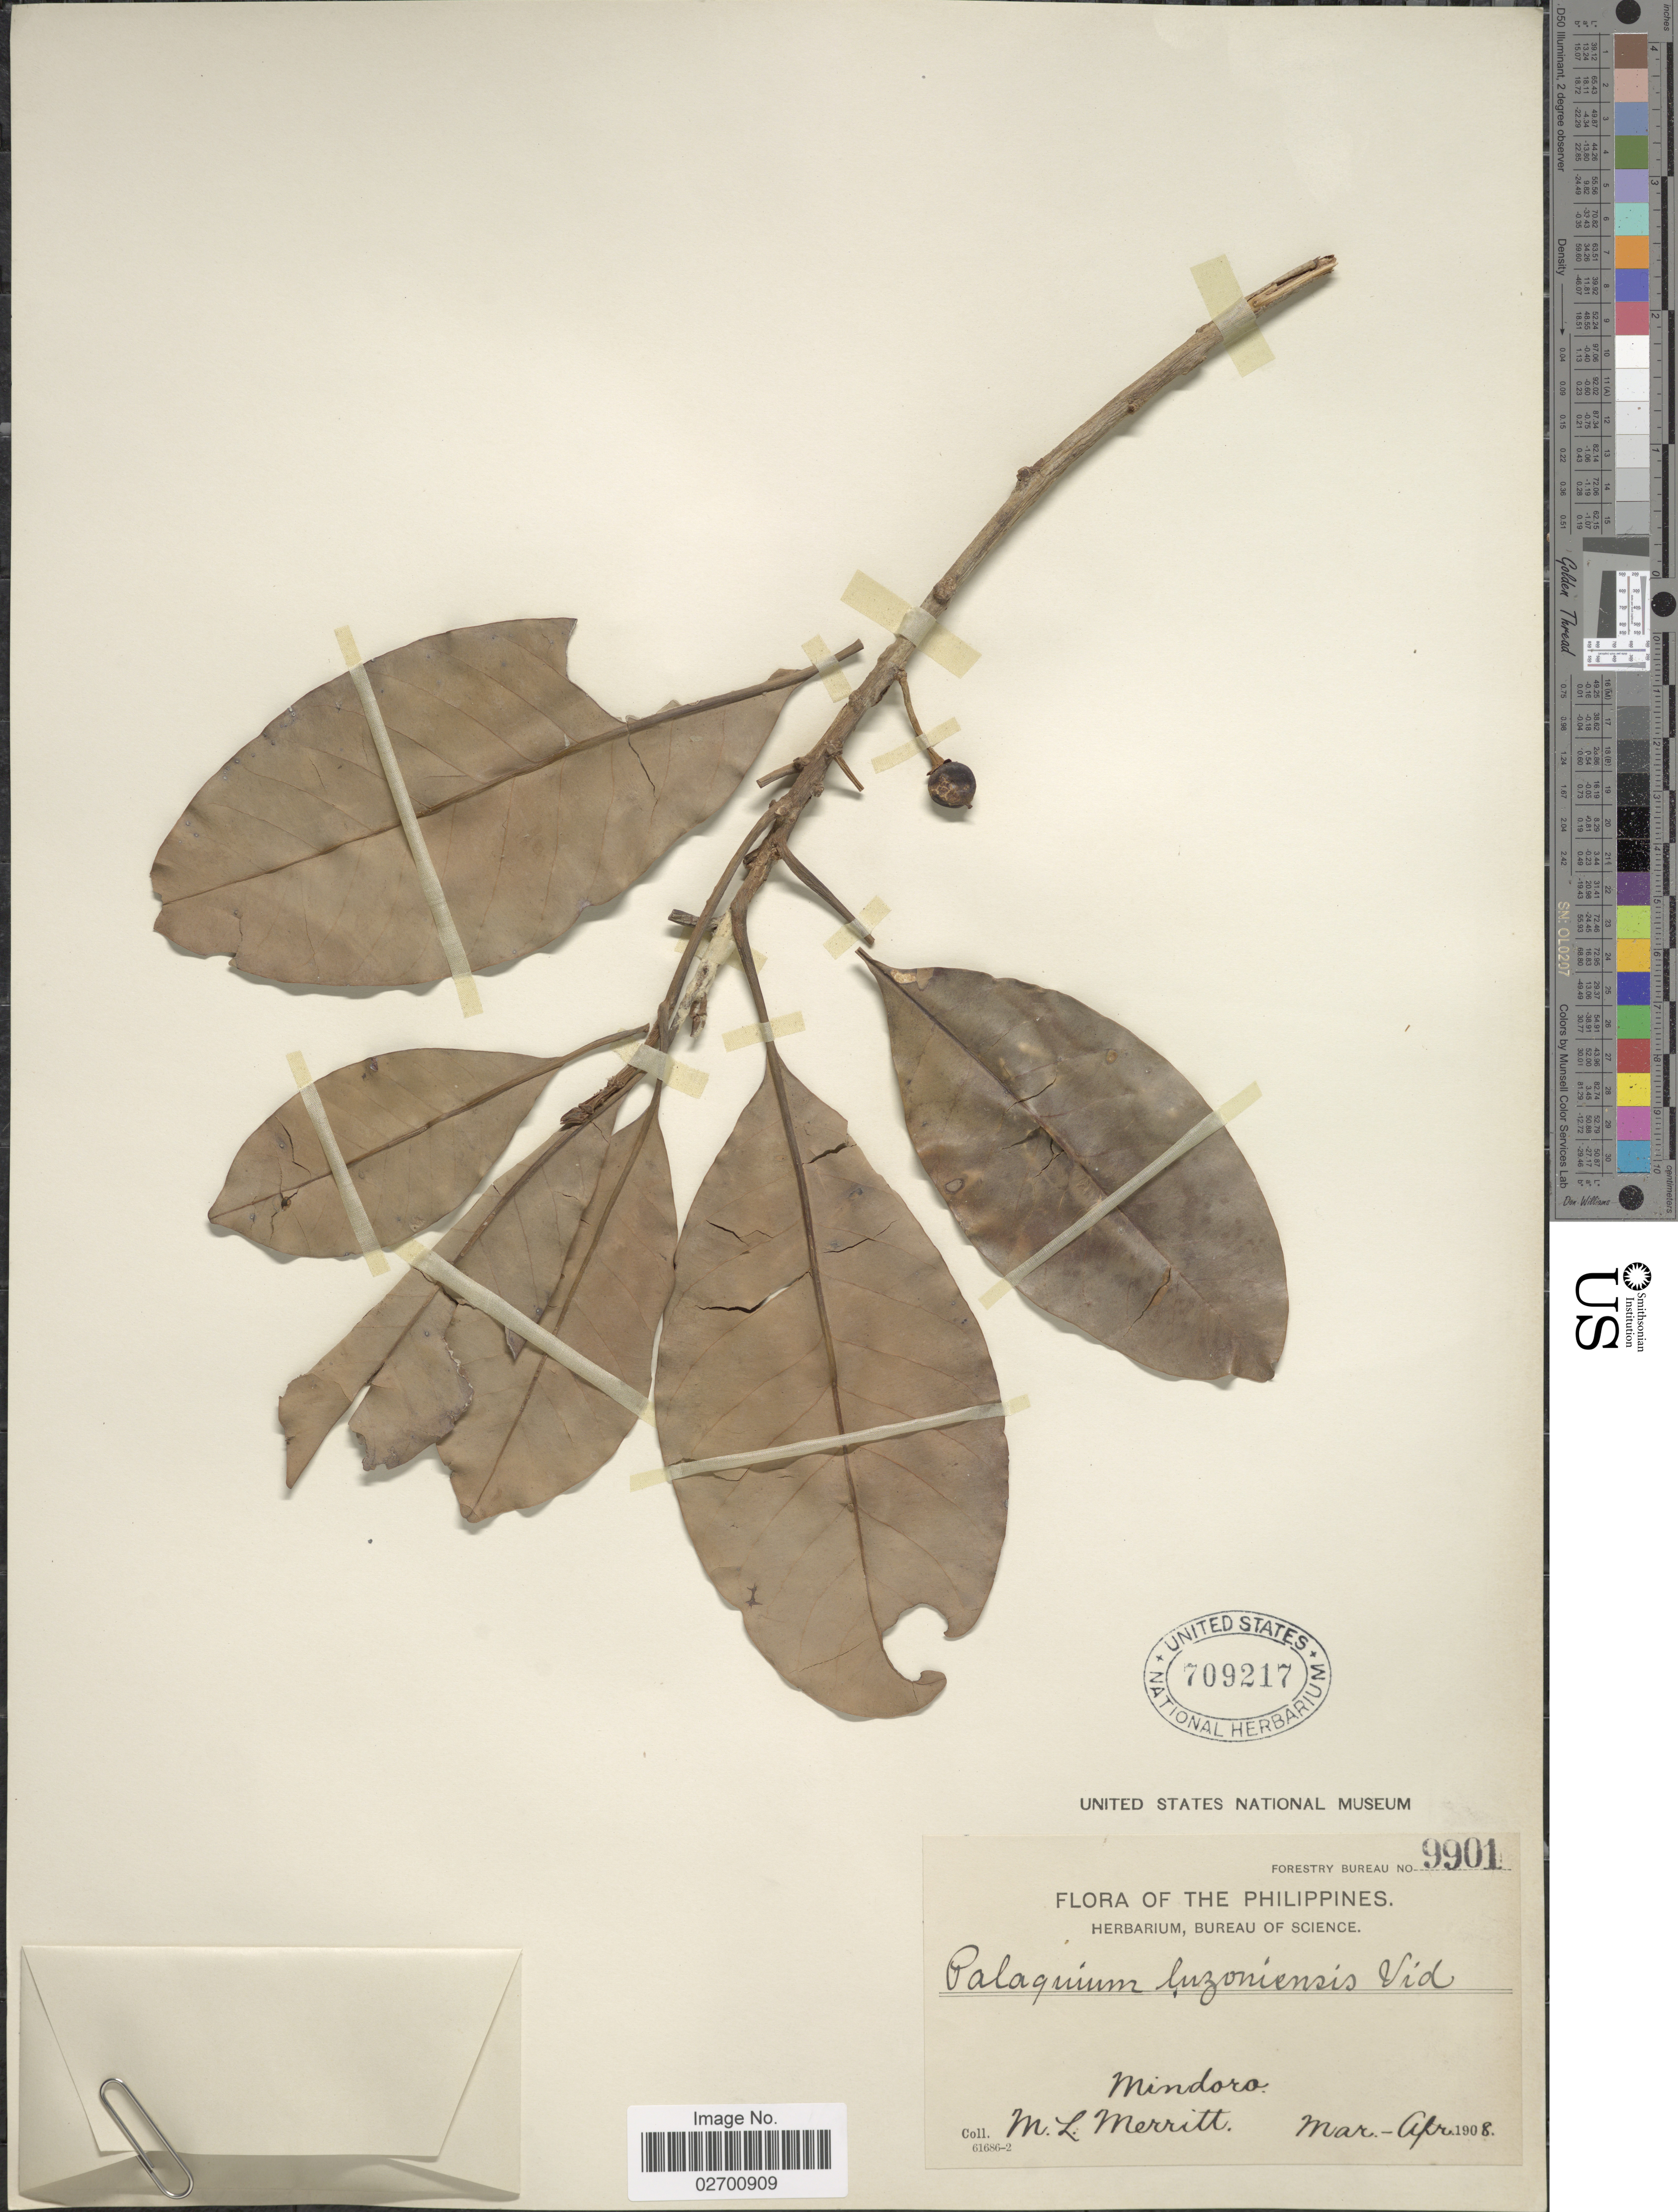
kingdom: Plantae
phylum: Tracheophyta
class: Magnoliopsida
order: Ericales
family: Sapotaceae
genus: Palaquium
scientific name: Palaquium luzoniense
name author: (Fern.-Vill.) S. Vidal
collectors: M. L. Merritt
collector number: Forestry Bureau 9901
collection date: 1908-03/1908-04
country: Philippines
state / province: Mimaropa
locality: Mindoro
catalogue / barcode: US 709217